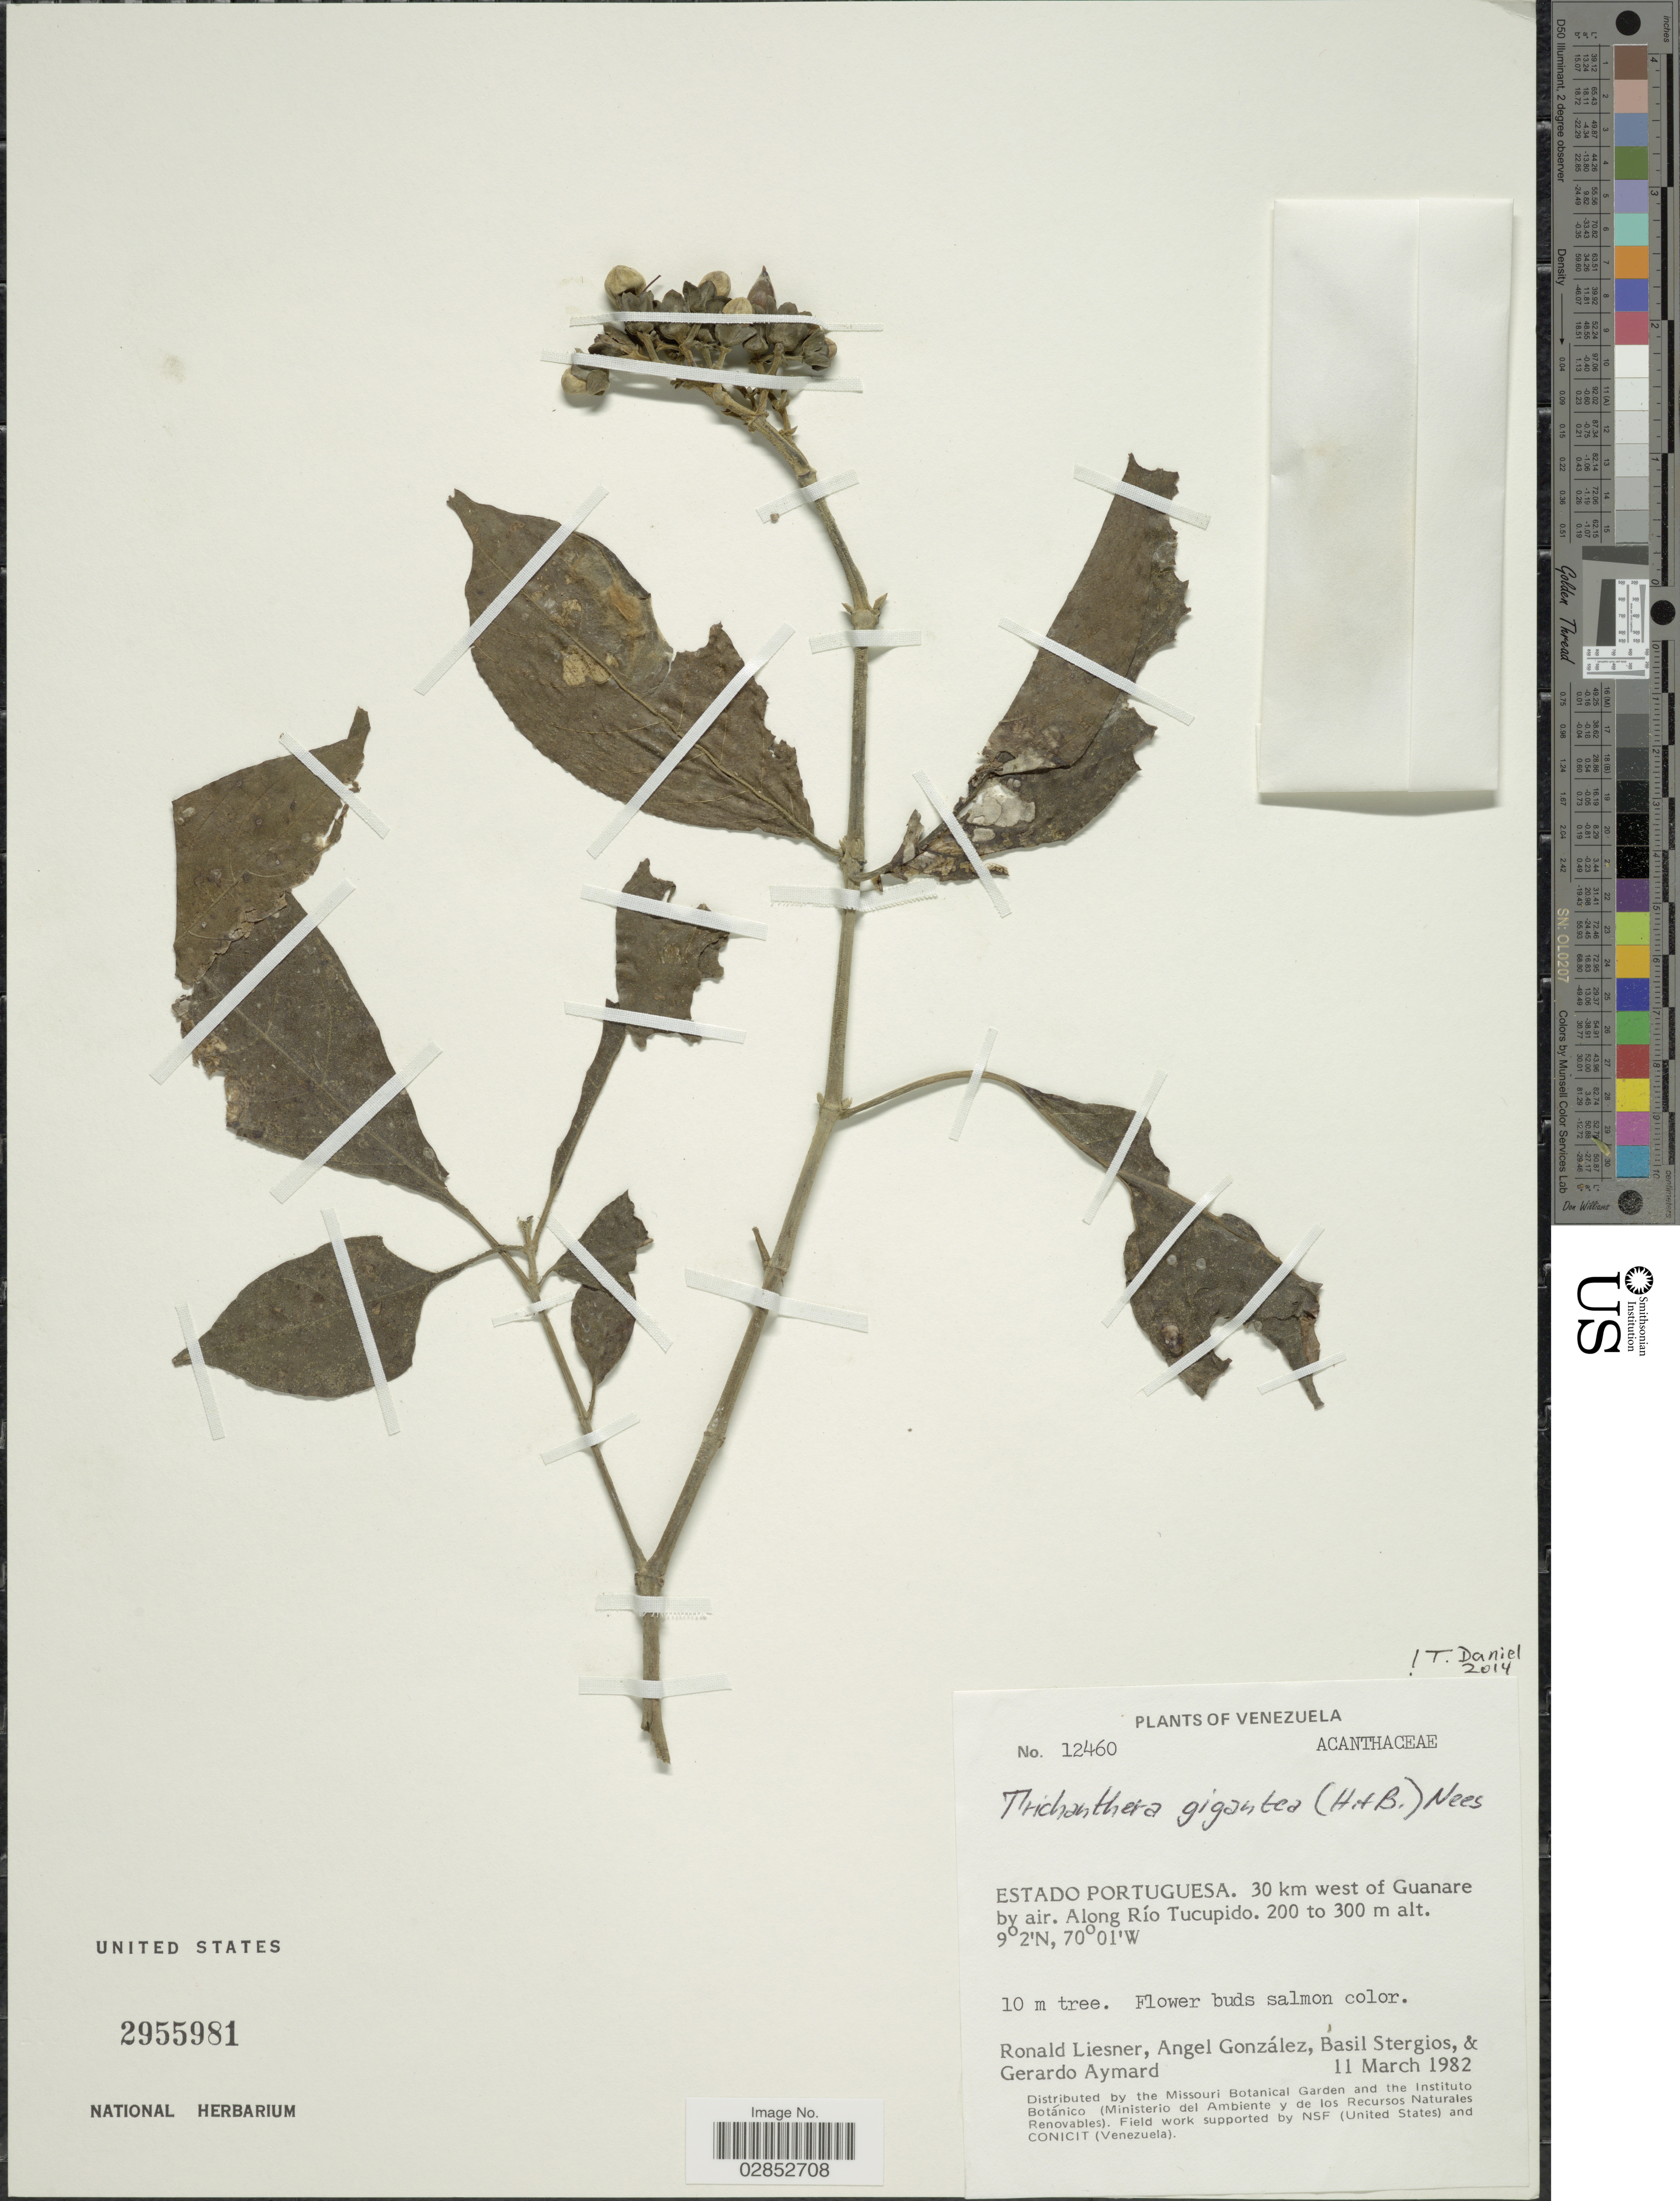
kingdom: Plantae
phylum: Tracheophyta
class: Magnoliopsida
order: Lamiales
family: Acanthaceae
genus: Trichanthera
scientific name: Trichanthera gigantea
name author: (Bonpl.) Nees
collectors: R. L. Liesner, A. C. González, B. G. Stergios & G. A. Aymard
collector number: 12460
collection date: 1982-03-11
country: Venezuela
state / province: Portuguesa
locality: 30 km W of Guanare by air, along Rio Tucupido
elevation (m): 200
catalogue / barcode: US 2955981